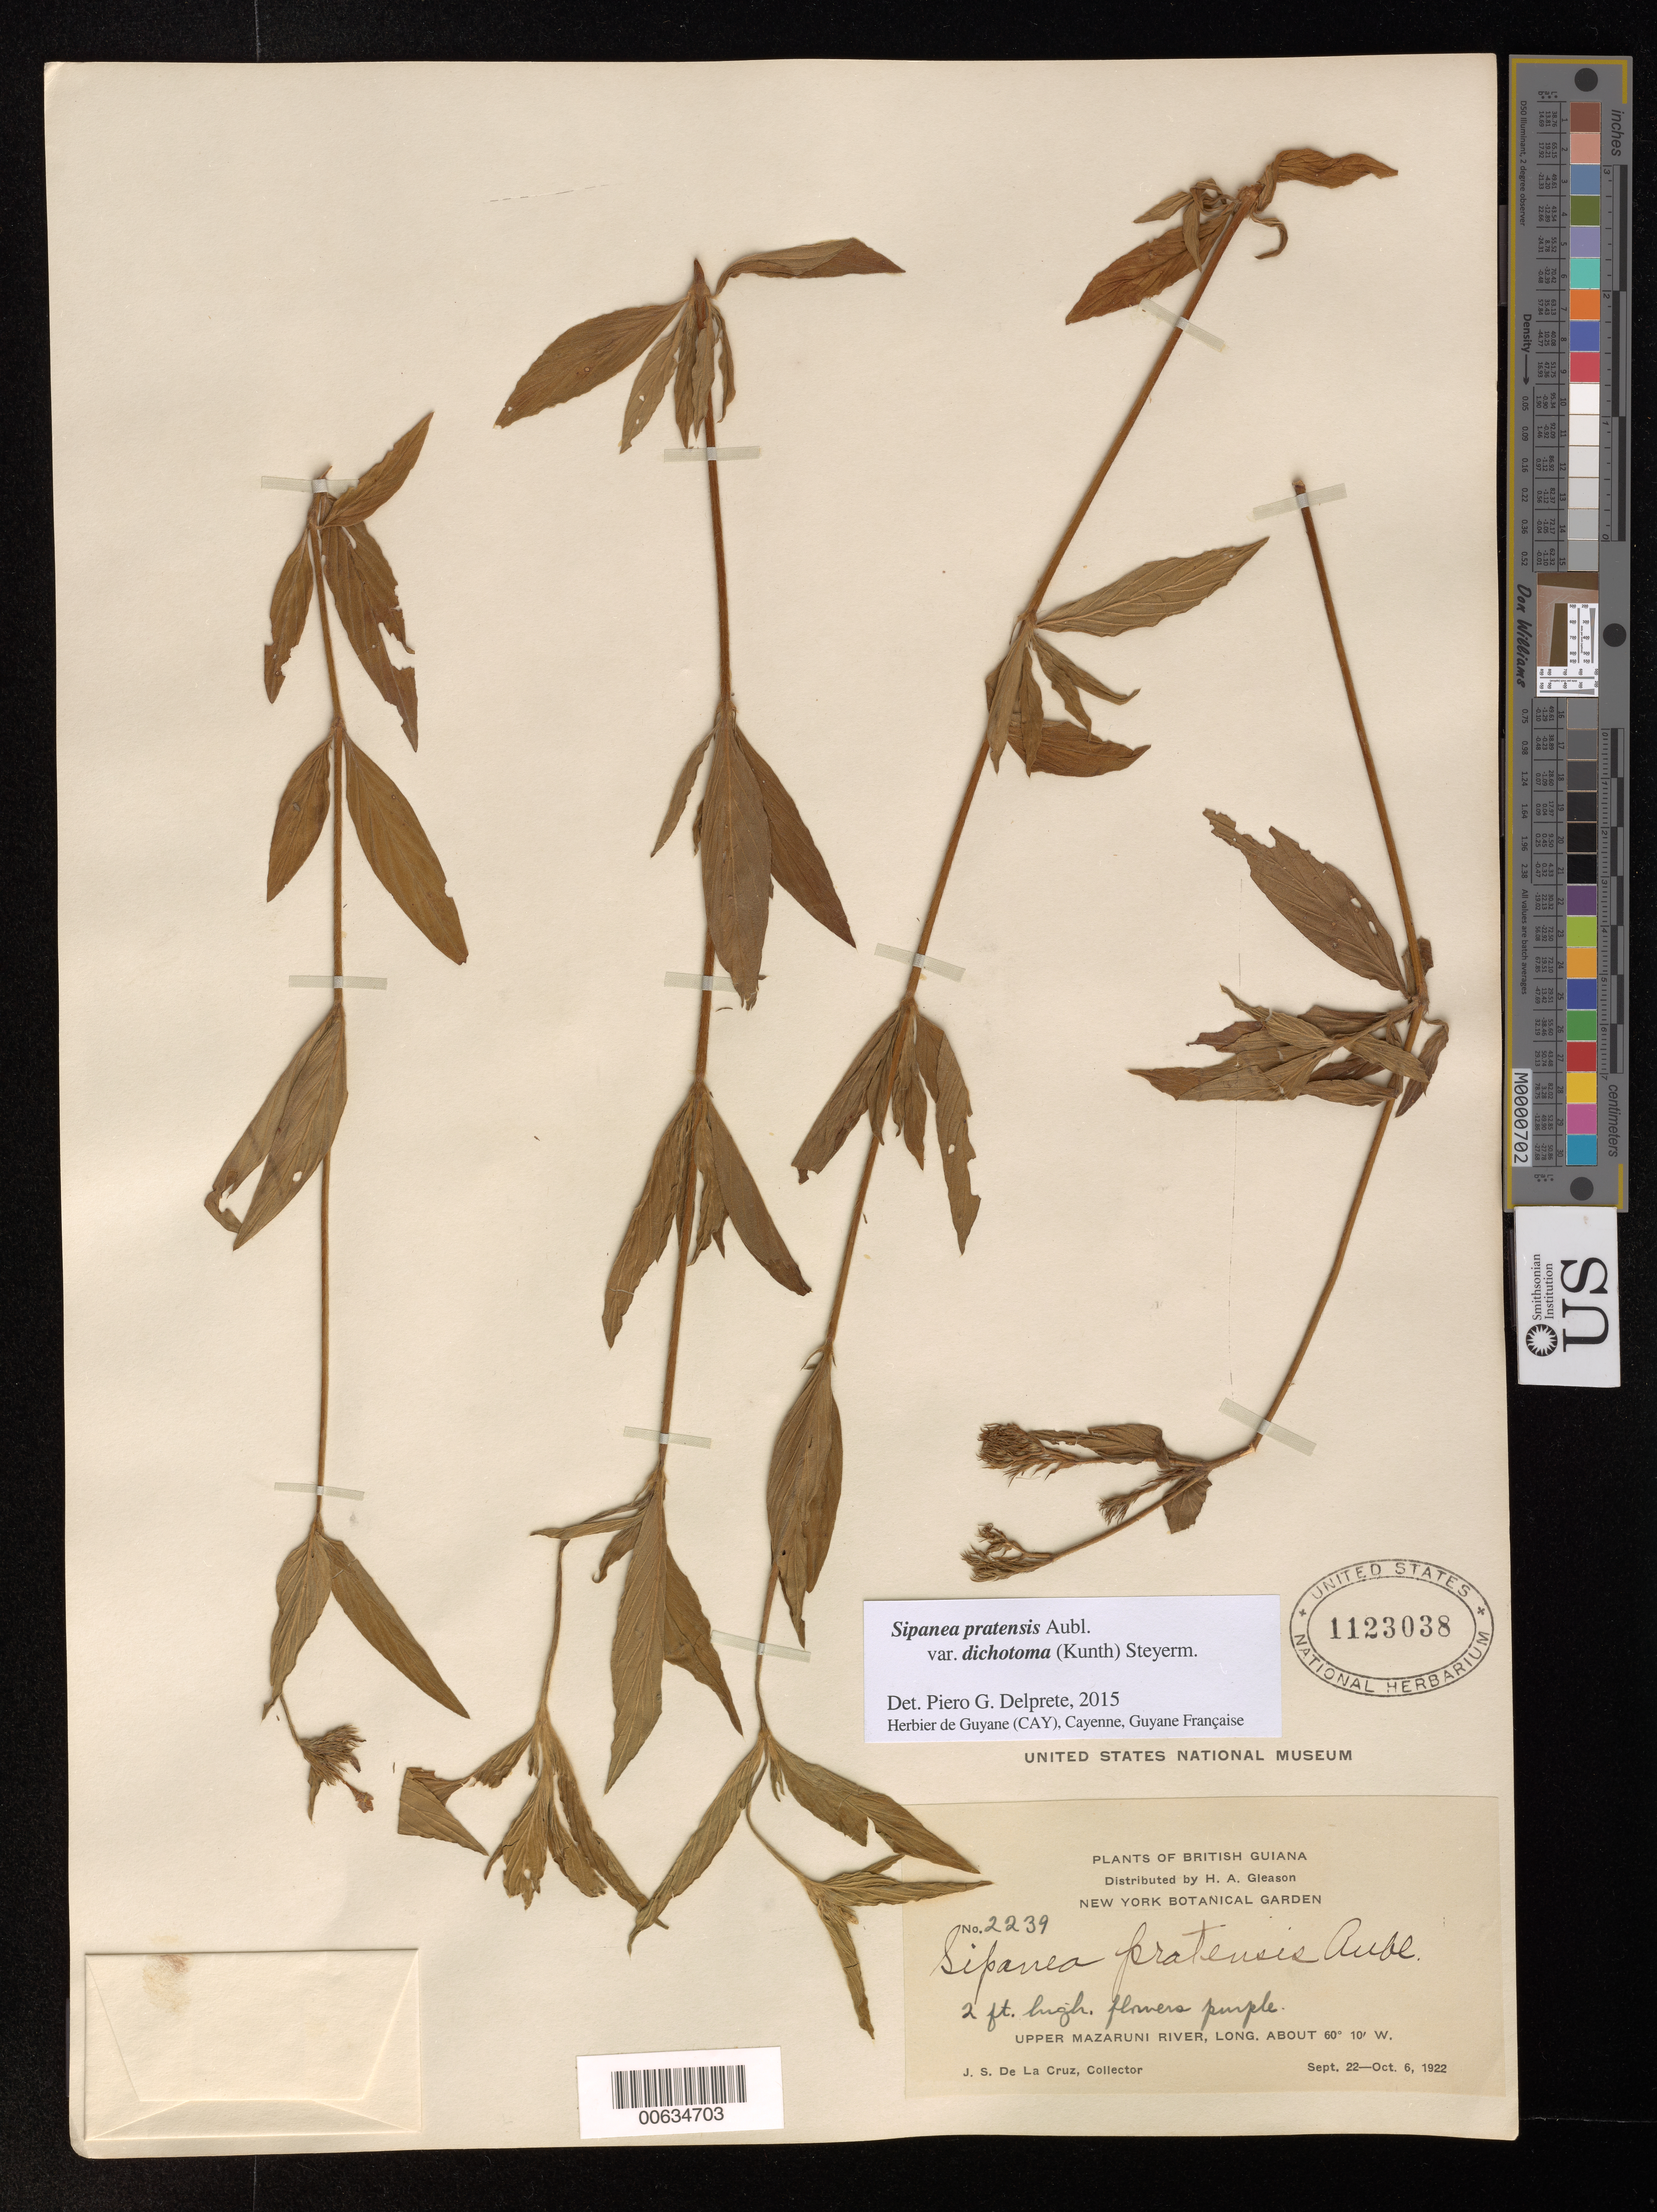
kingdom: Plantae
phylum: Tracheophyta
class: Magnoliopsida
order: Gentianales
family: Rubiaceae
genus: Sipanea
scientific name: Sipanea pratensis var. dichotoma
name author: (Kunth) Steyerm.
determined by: Delprete, P. G., Herb. de Guyane Cay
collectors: J. S. de la Cruz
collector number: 2239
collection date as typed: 22-Sep-22 to 6-Oct-22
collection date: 1922-09-22/1922-10-06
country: Guyana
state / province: Cuyuni-Mazaruni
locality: Upper Mazaruni R.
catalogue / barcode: US 1123038